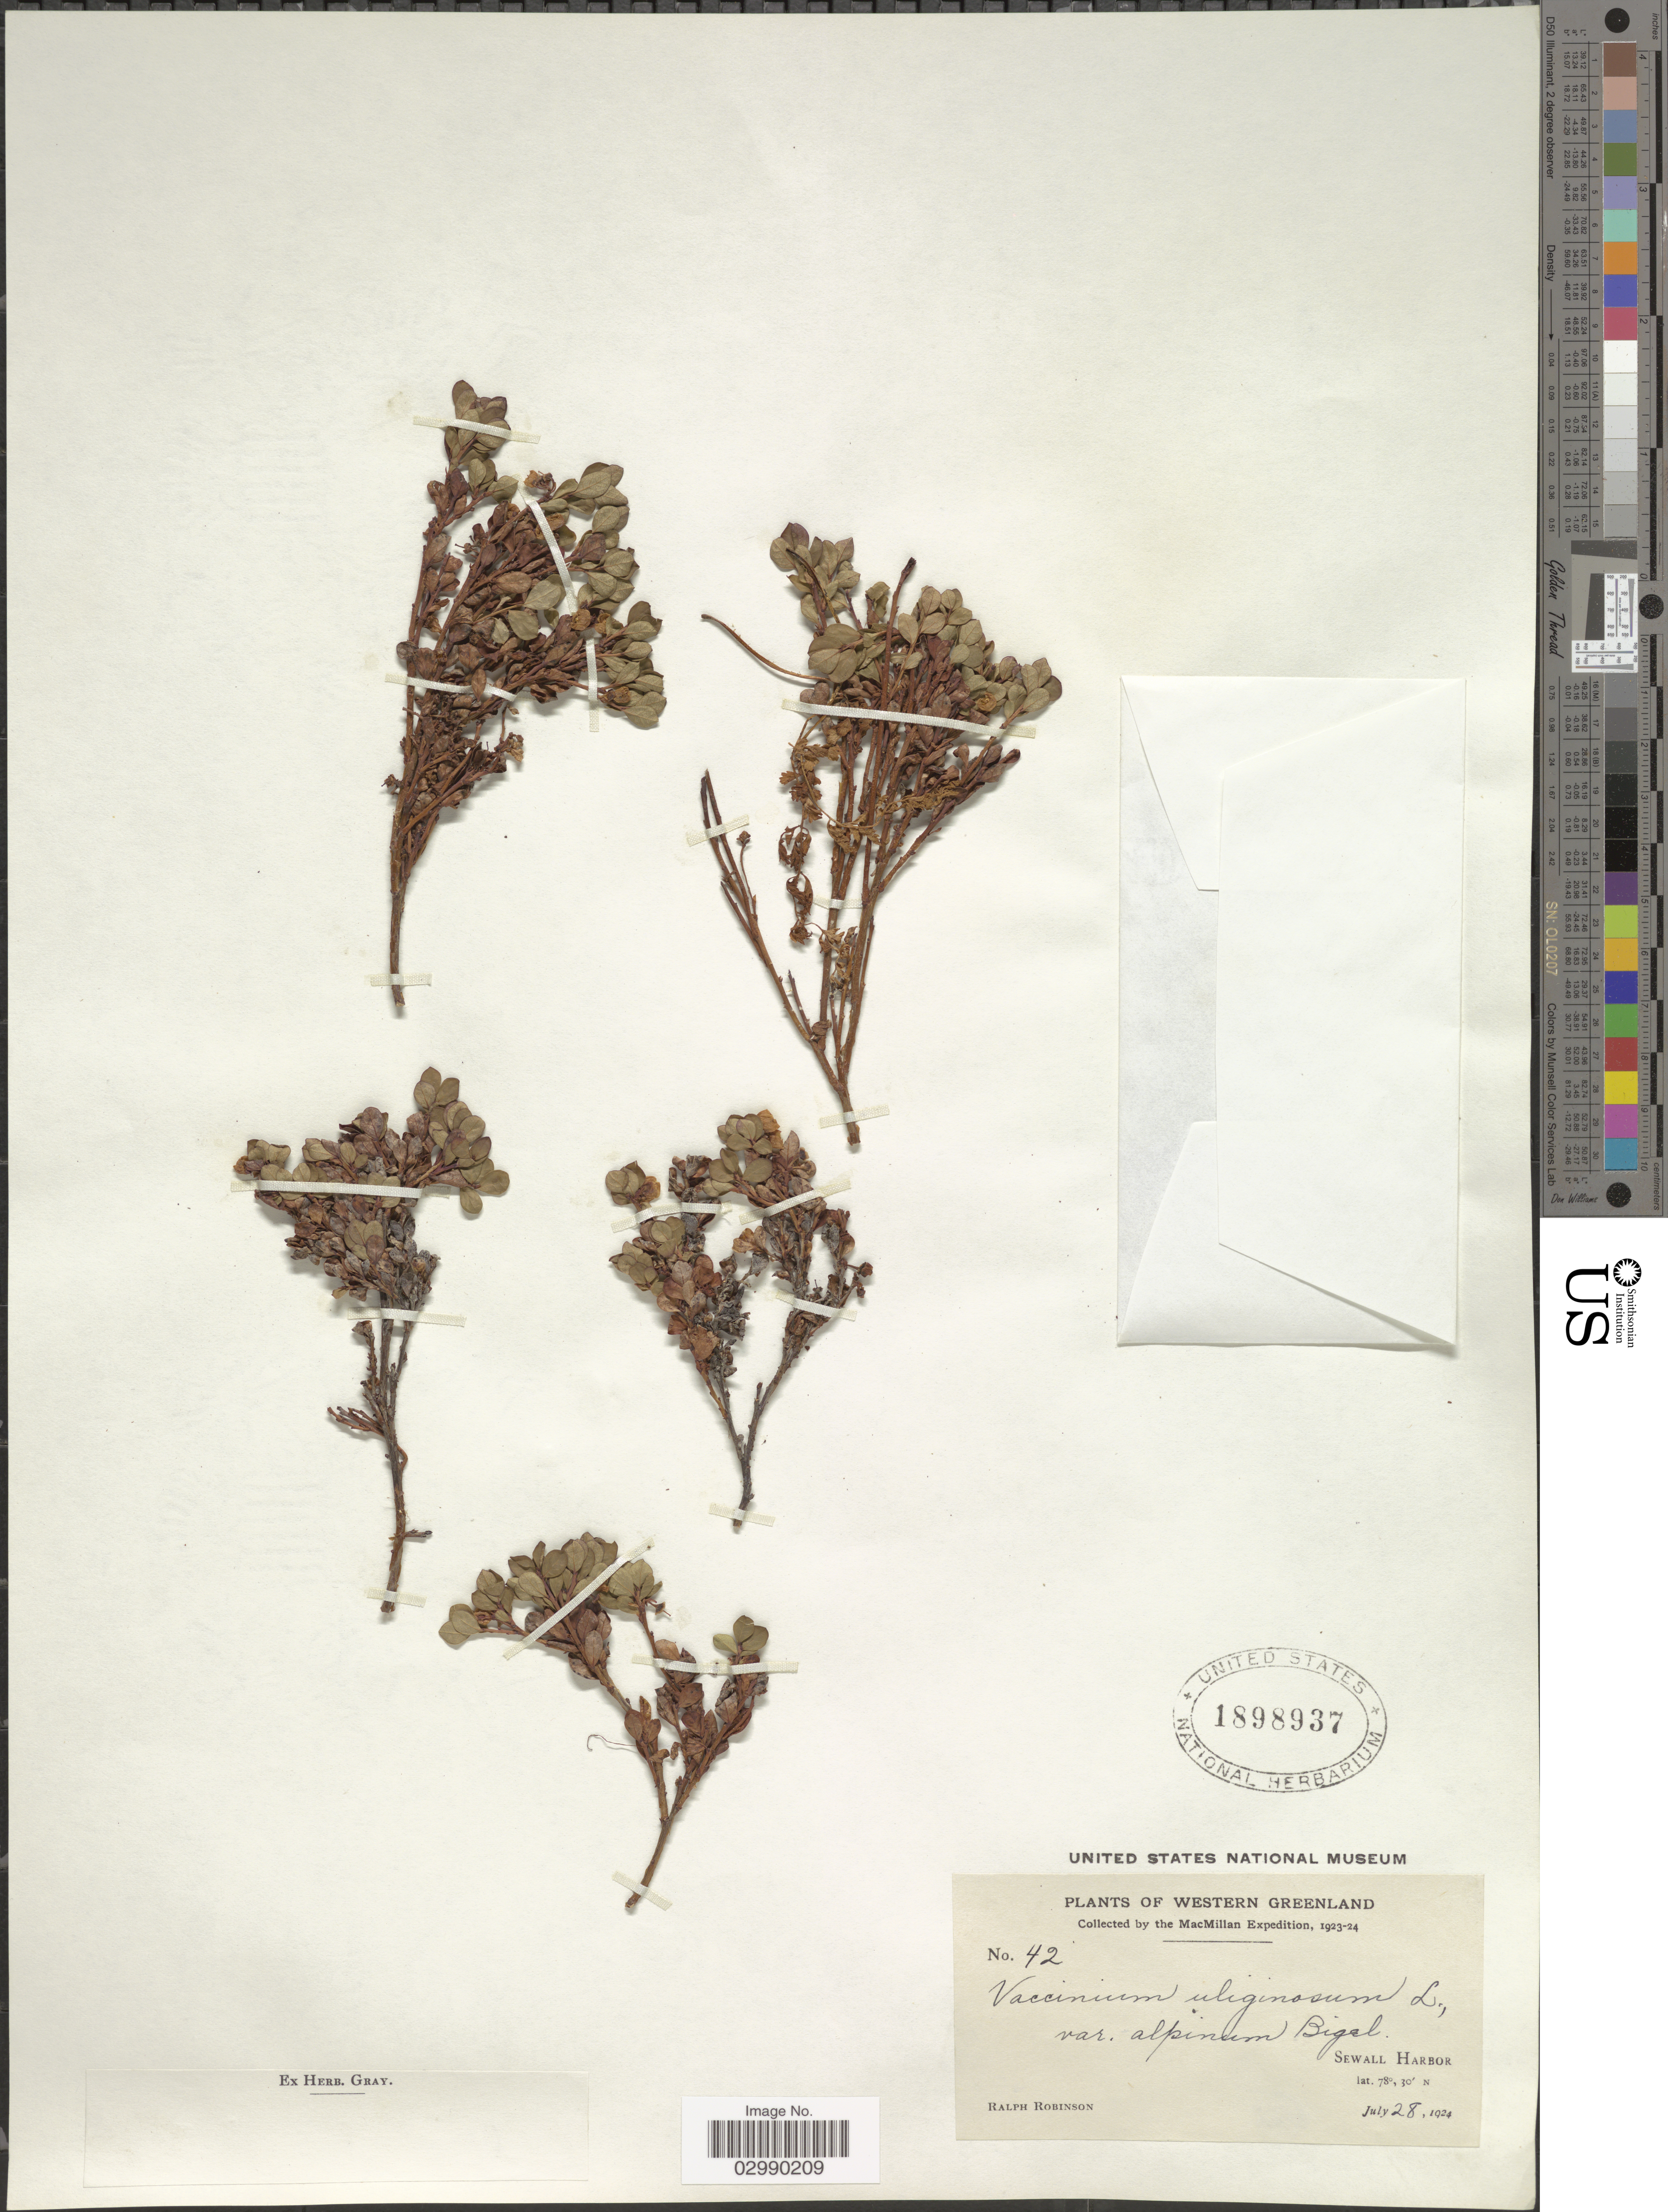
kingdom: Plantae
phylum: Tracheophyta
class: Magnoliopsida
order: Ericales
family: Ericaceae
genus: Vaccinium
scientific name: Vaccinium uliginosum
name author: L.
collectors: R. Robinson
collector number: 42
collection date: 1924-07-28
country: Greenland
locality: Western Greenland, Sewall Harbor.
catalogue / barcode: US 1898937